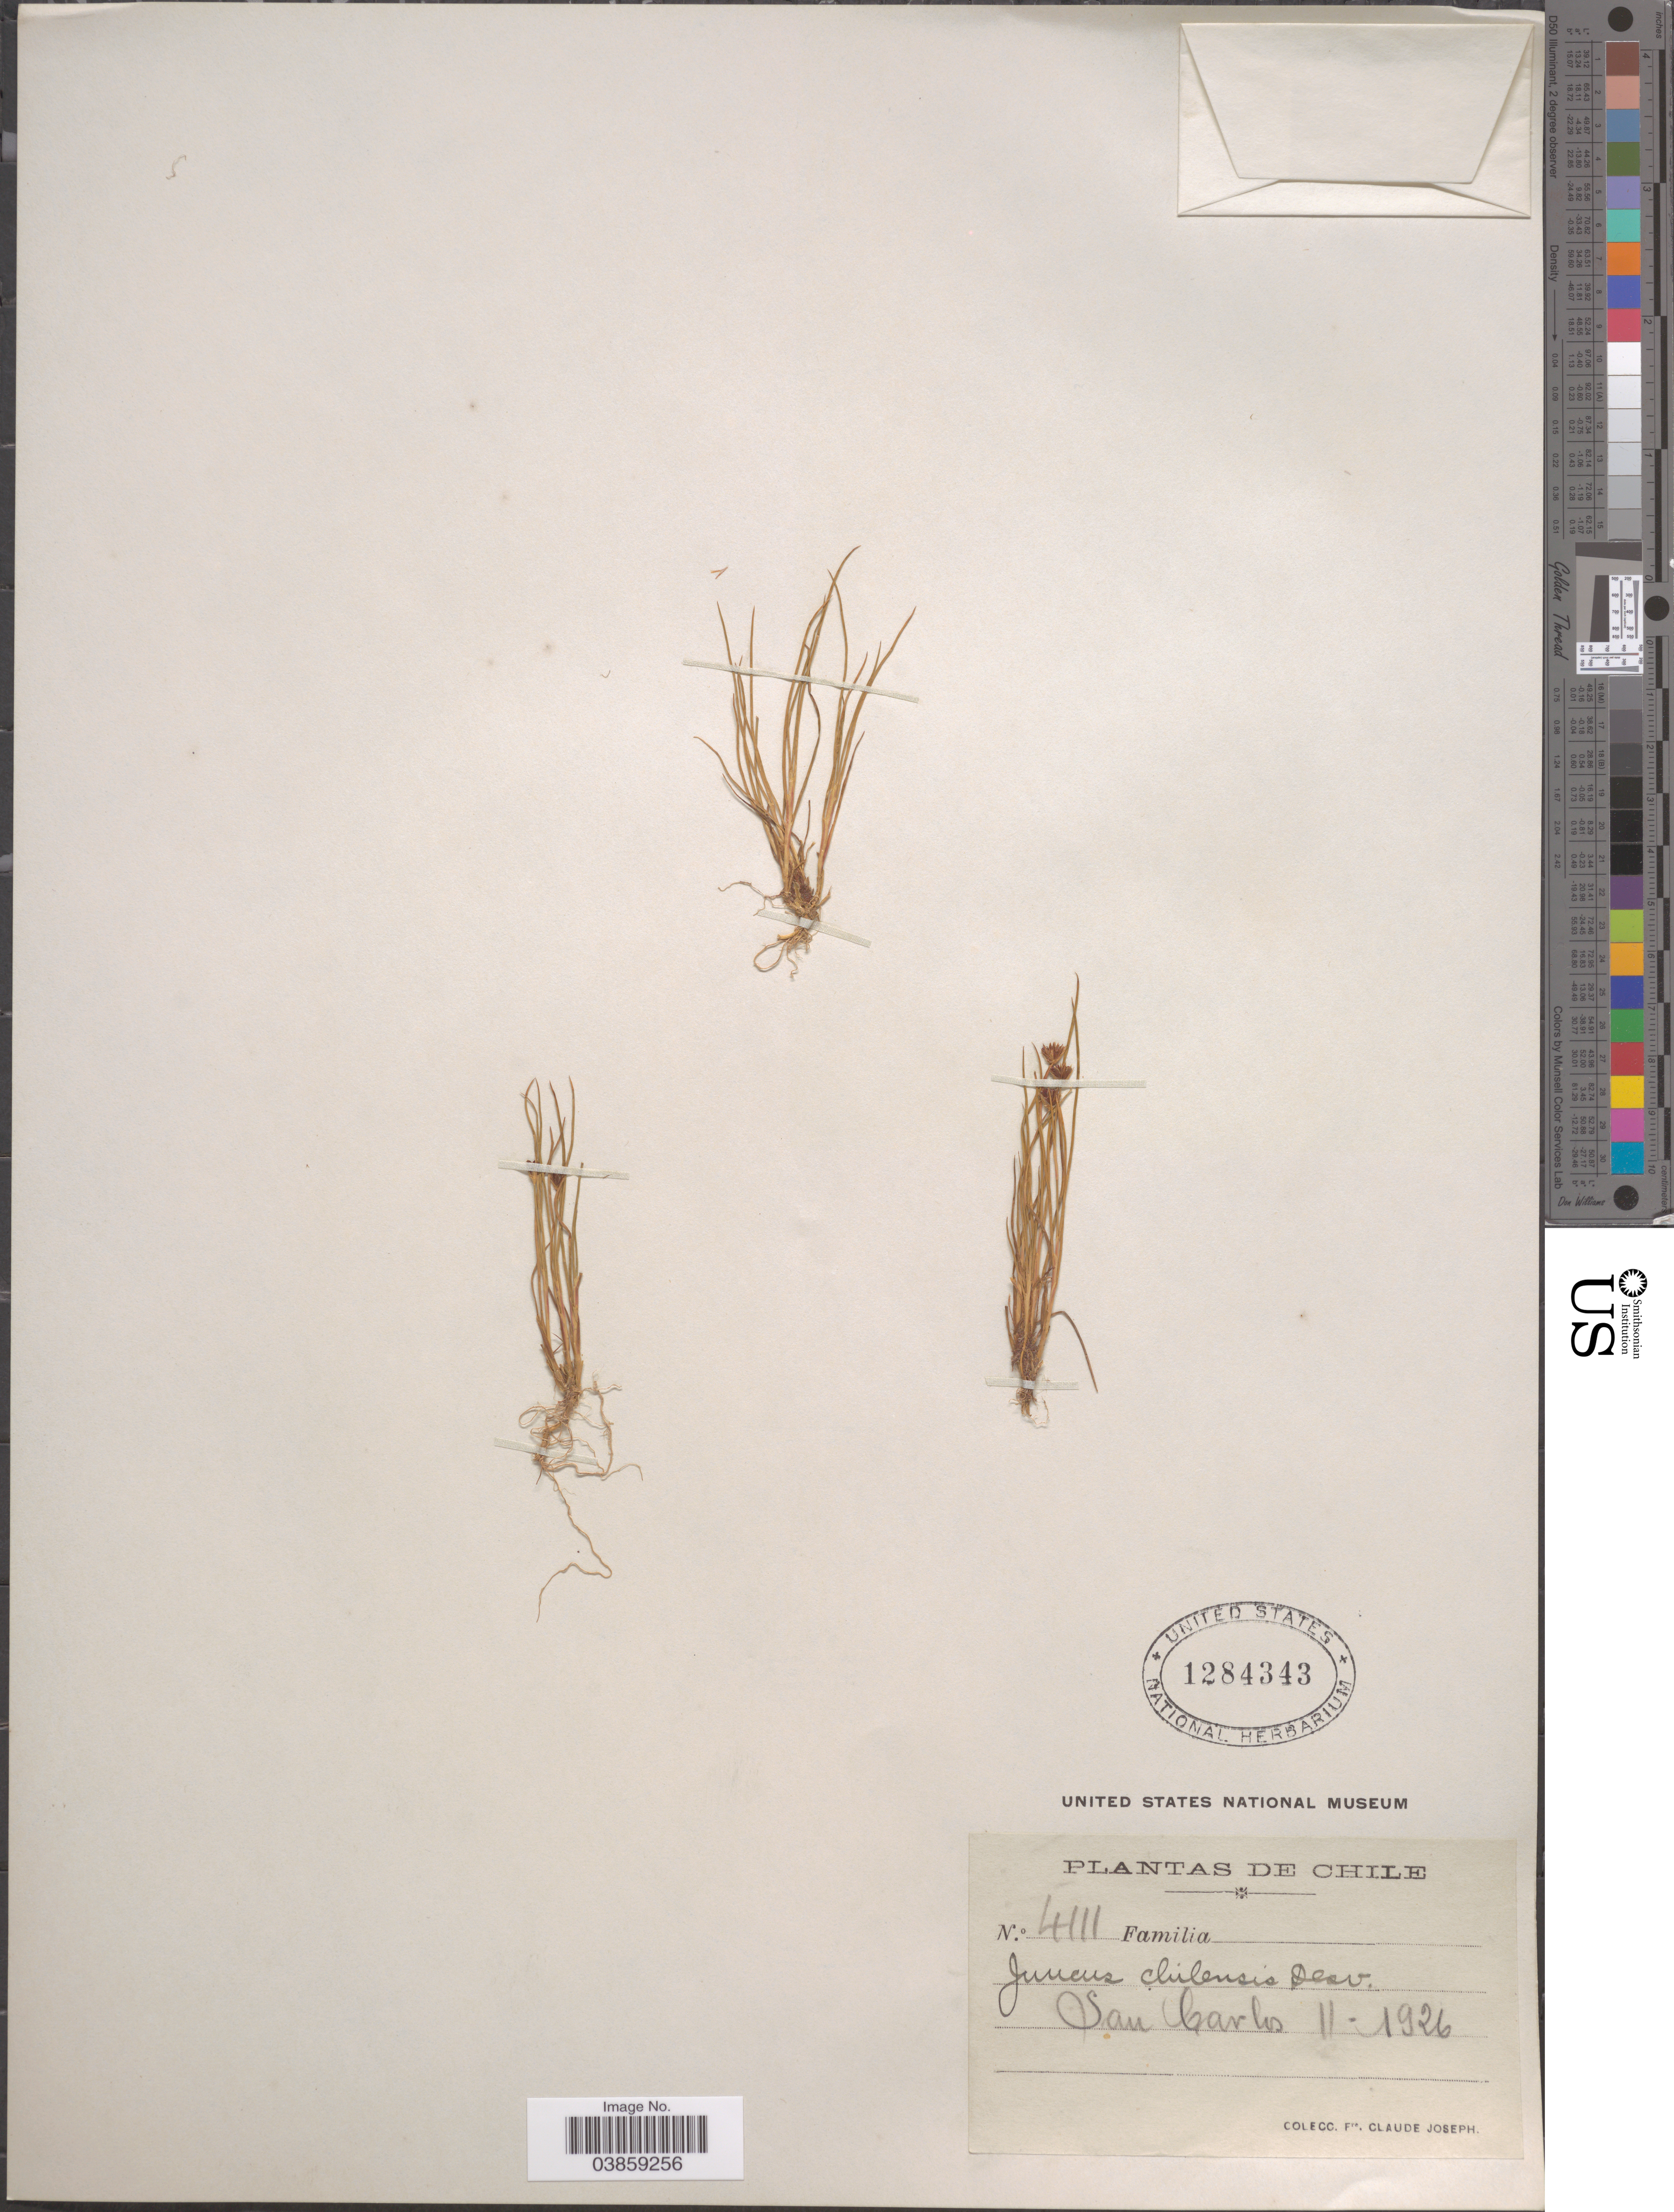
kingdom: Plantae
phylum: Tracheophyta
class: Liliopsida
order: Poales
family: Juncaceae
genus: Juncus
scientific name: Juncus chilensis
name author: Gay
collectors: Bro. Claude-Joseph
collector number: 4111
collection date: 1926-02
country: Chile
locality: San Carlos.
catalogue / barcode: US 1284343